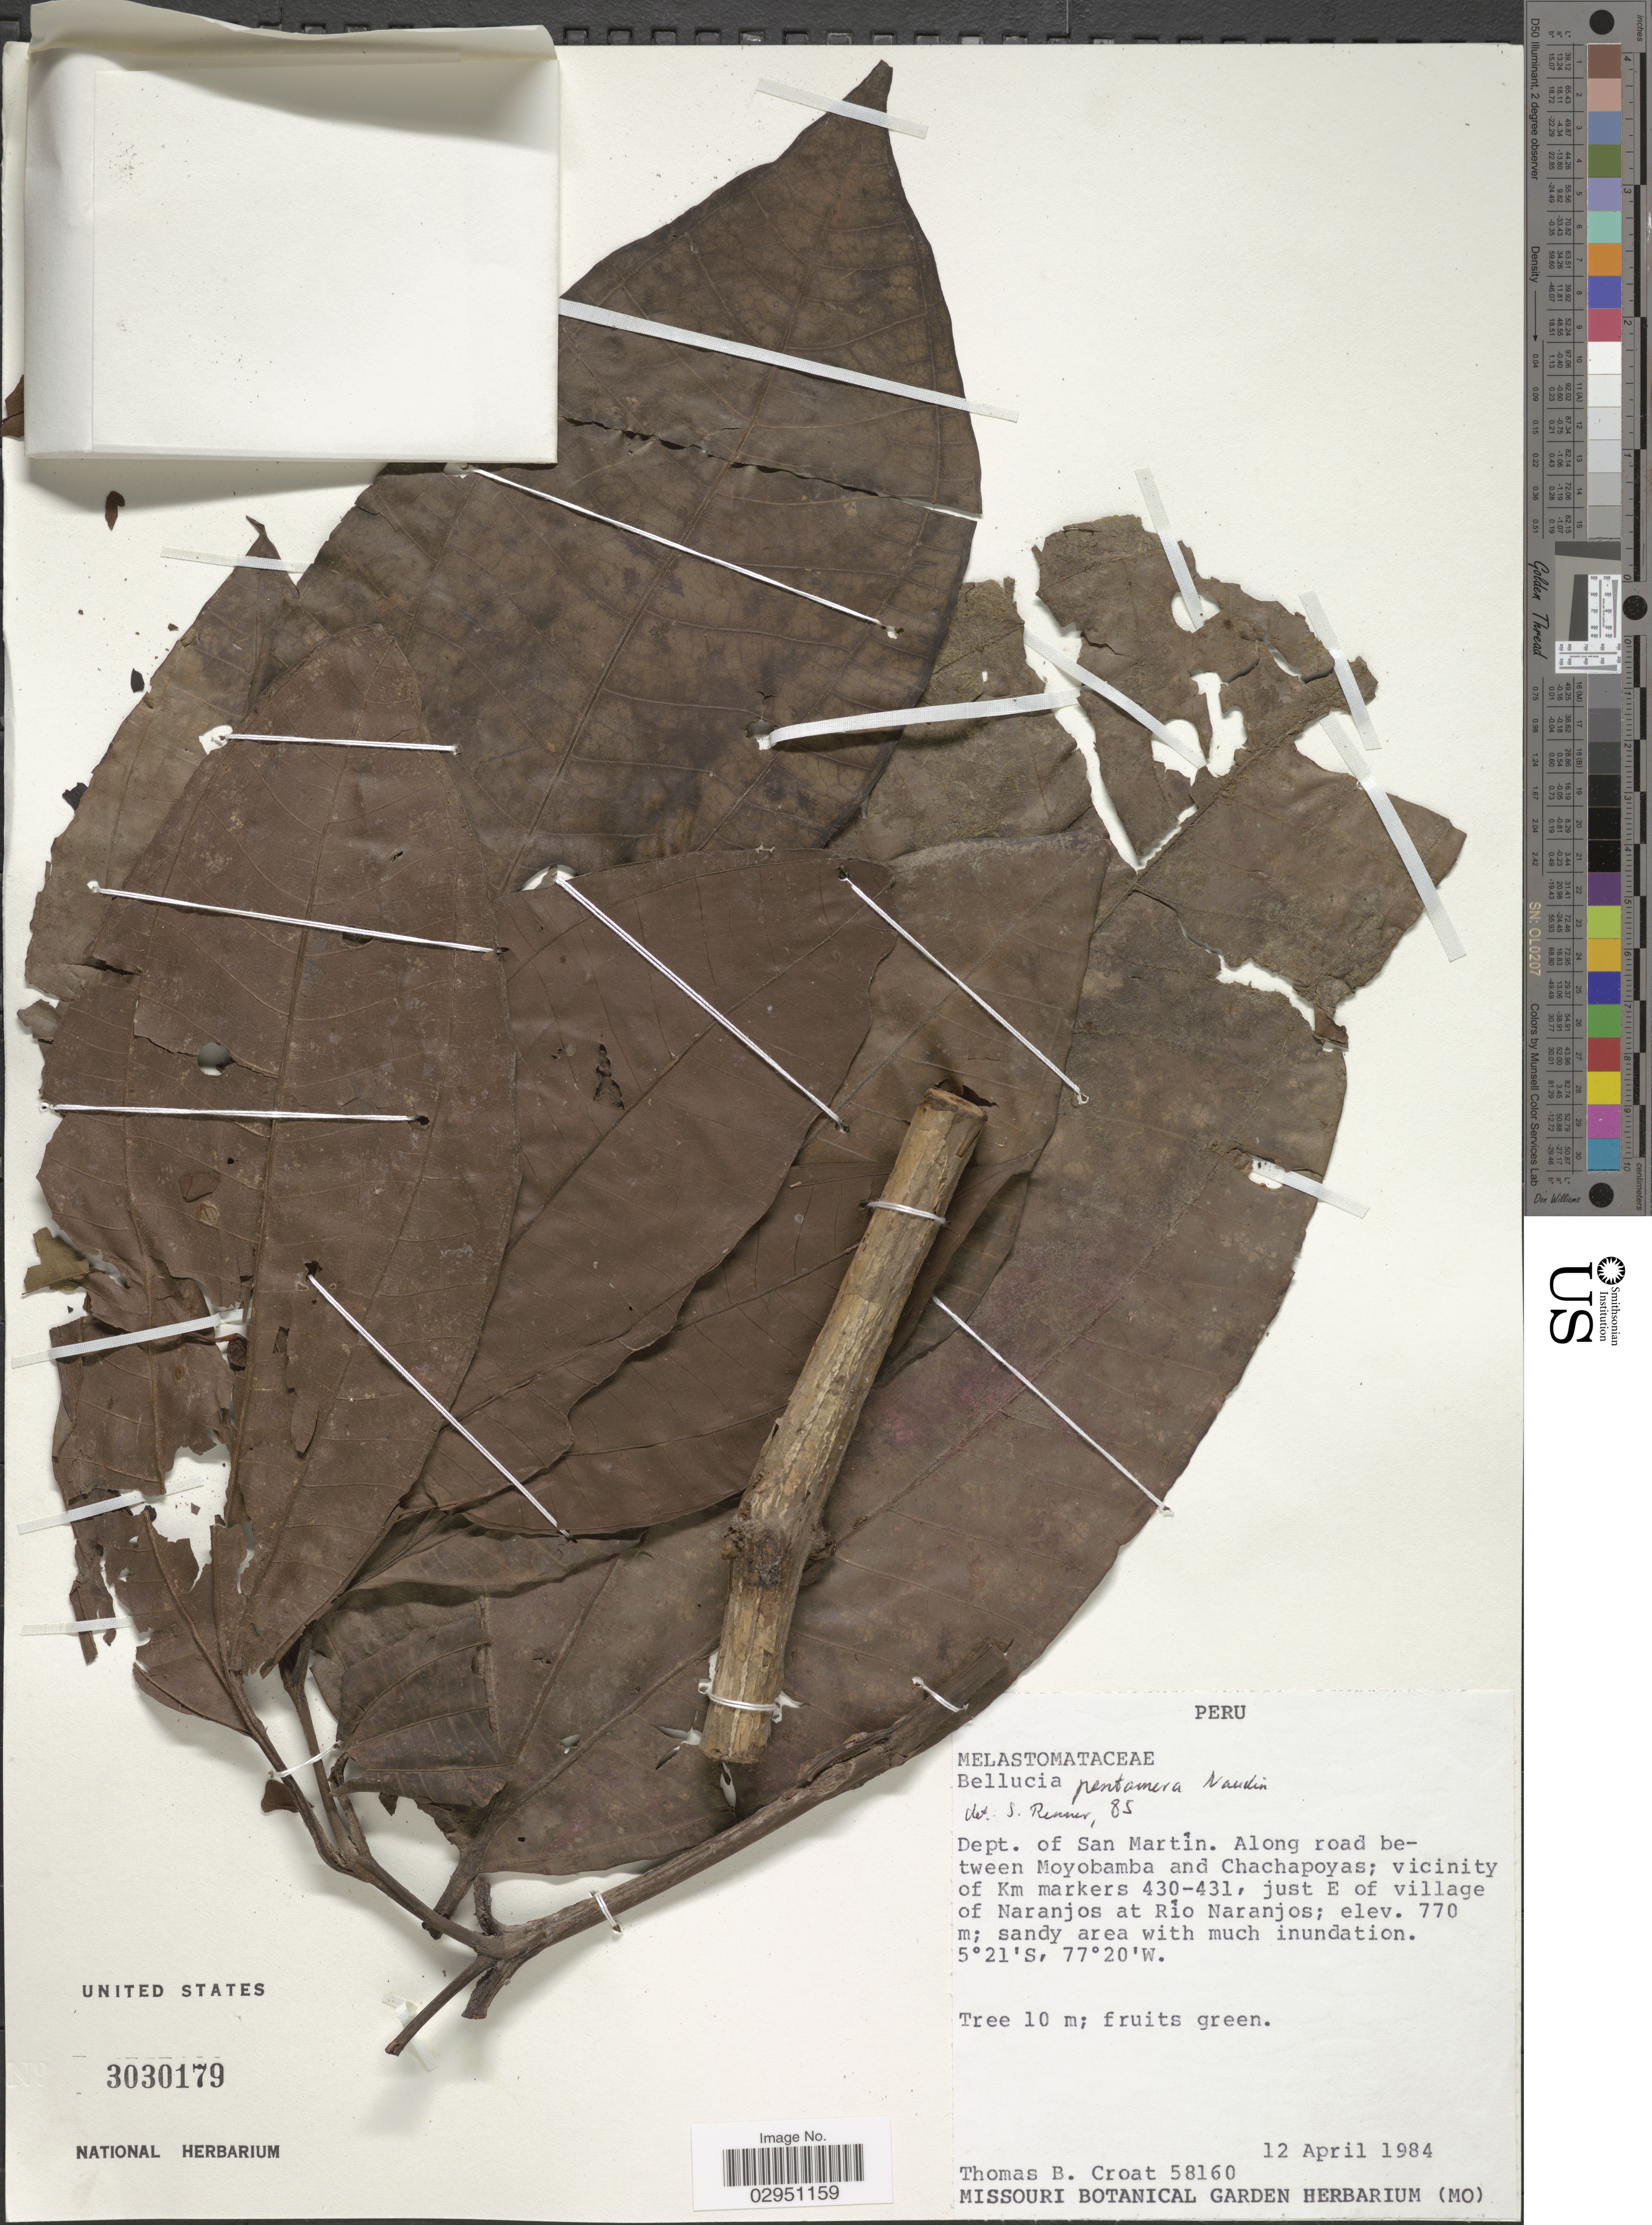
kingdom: Plantae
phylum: Tracheophyta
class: Magnoliopsida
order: Myrtales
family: Melastomataceae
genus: Bellucia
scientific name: Bellucia pentamera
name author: Naudin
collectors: T. B. Croat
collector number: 58160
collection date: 1984-04-12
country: Peru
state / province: San Martín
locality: Dept. of San Martín. Along road between Moyobamba and Chachapoyas; vicinity of Km markers 430-431, just E of village of Naranjos at Río Naranjos.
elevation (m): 770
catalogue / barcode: US 3030179